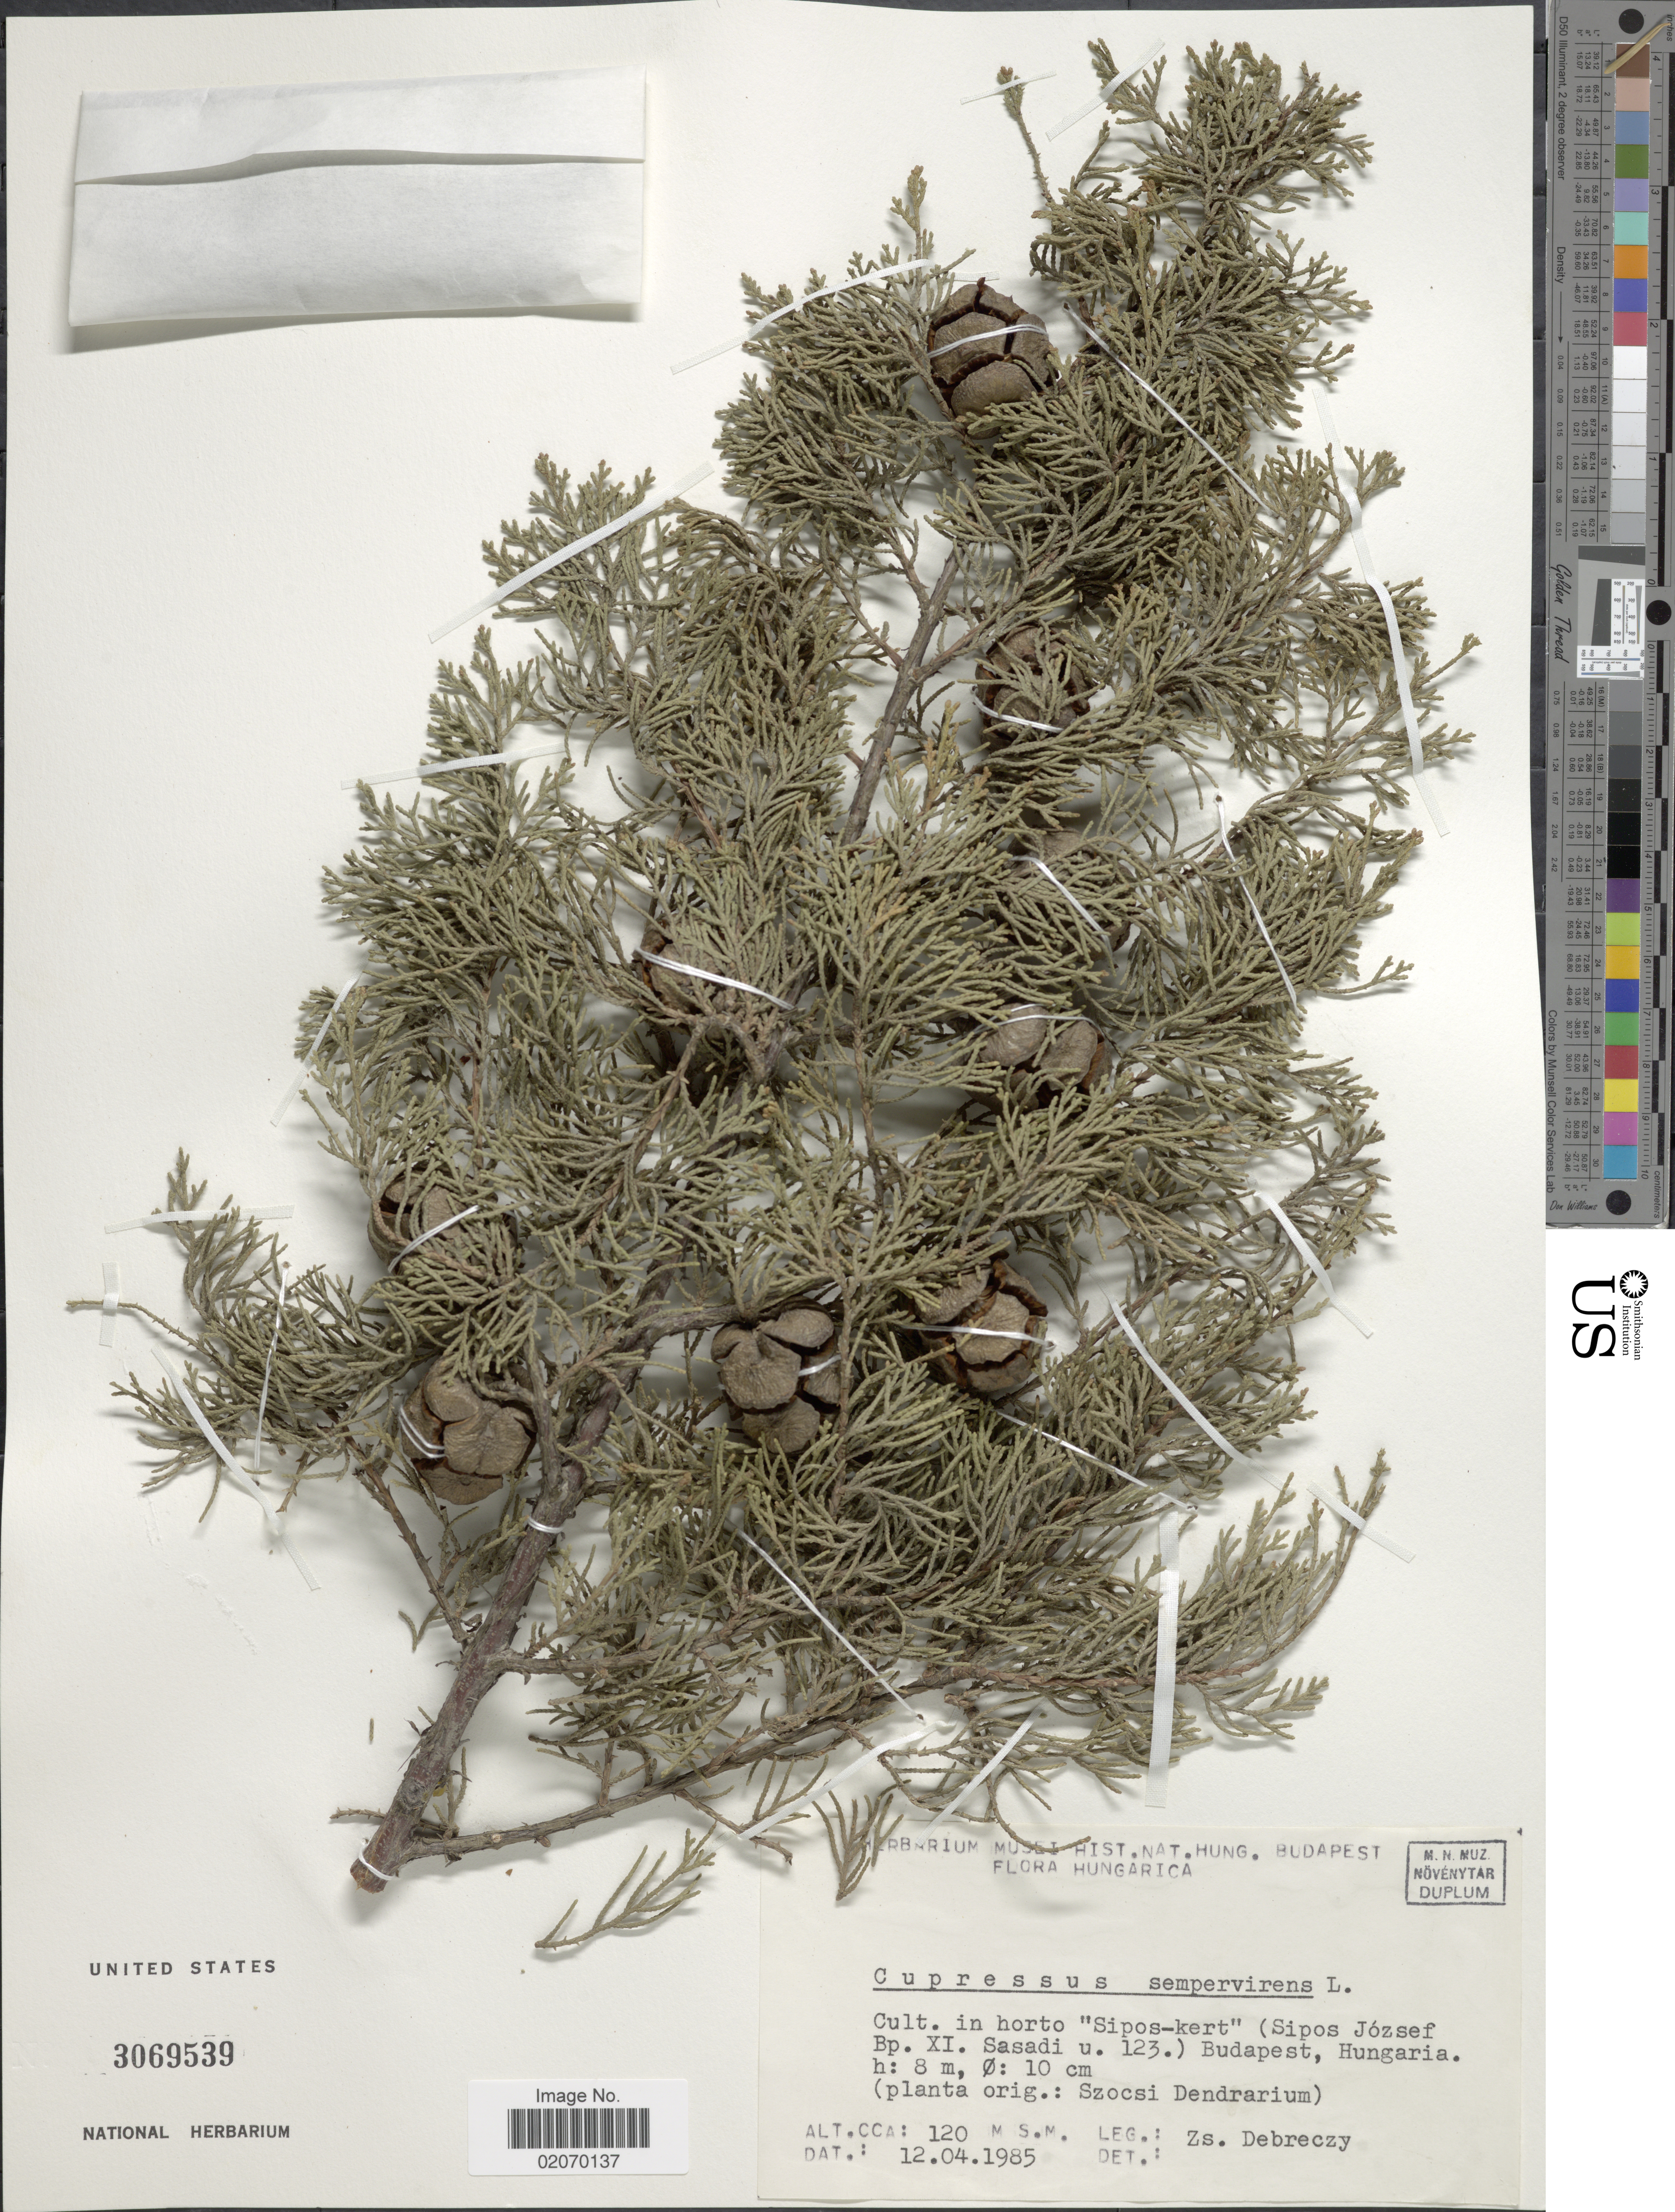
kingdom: Plantae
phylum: Tracheophyta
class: Pinopsida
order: Pinales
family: Cupressaceae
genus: Cupressus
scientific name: Cupressus sempervirens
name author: L.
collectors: Z. Debreczy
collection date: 1985-04-12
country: Hungary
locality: Horto "Sipos-kert" (Sipos Jozsef Bp. XI. Sasadi u. 123.) Budapest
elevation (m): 120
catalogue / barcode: US 3069539